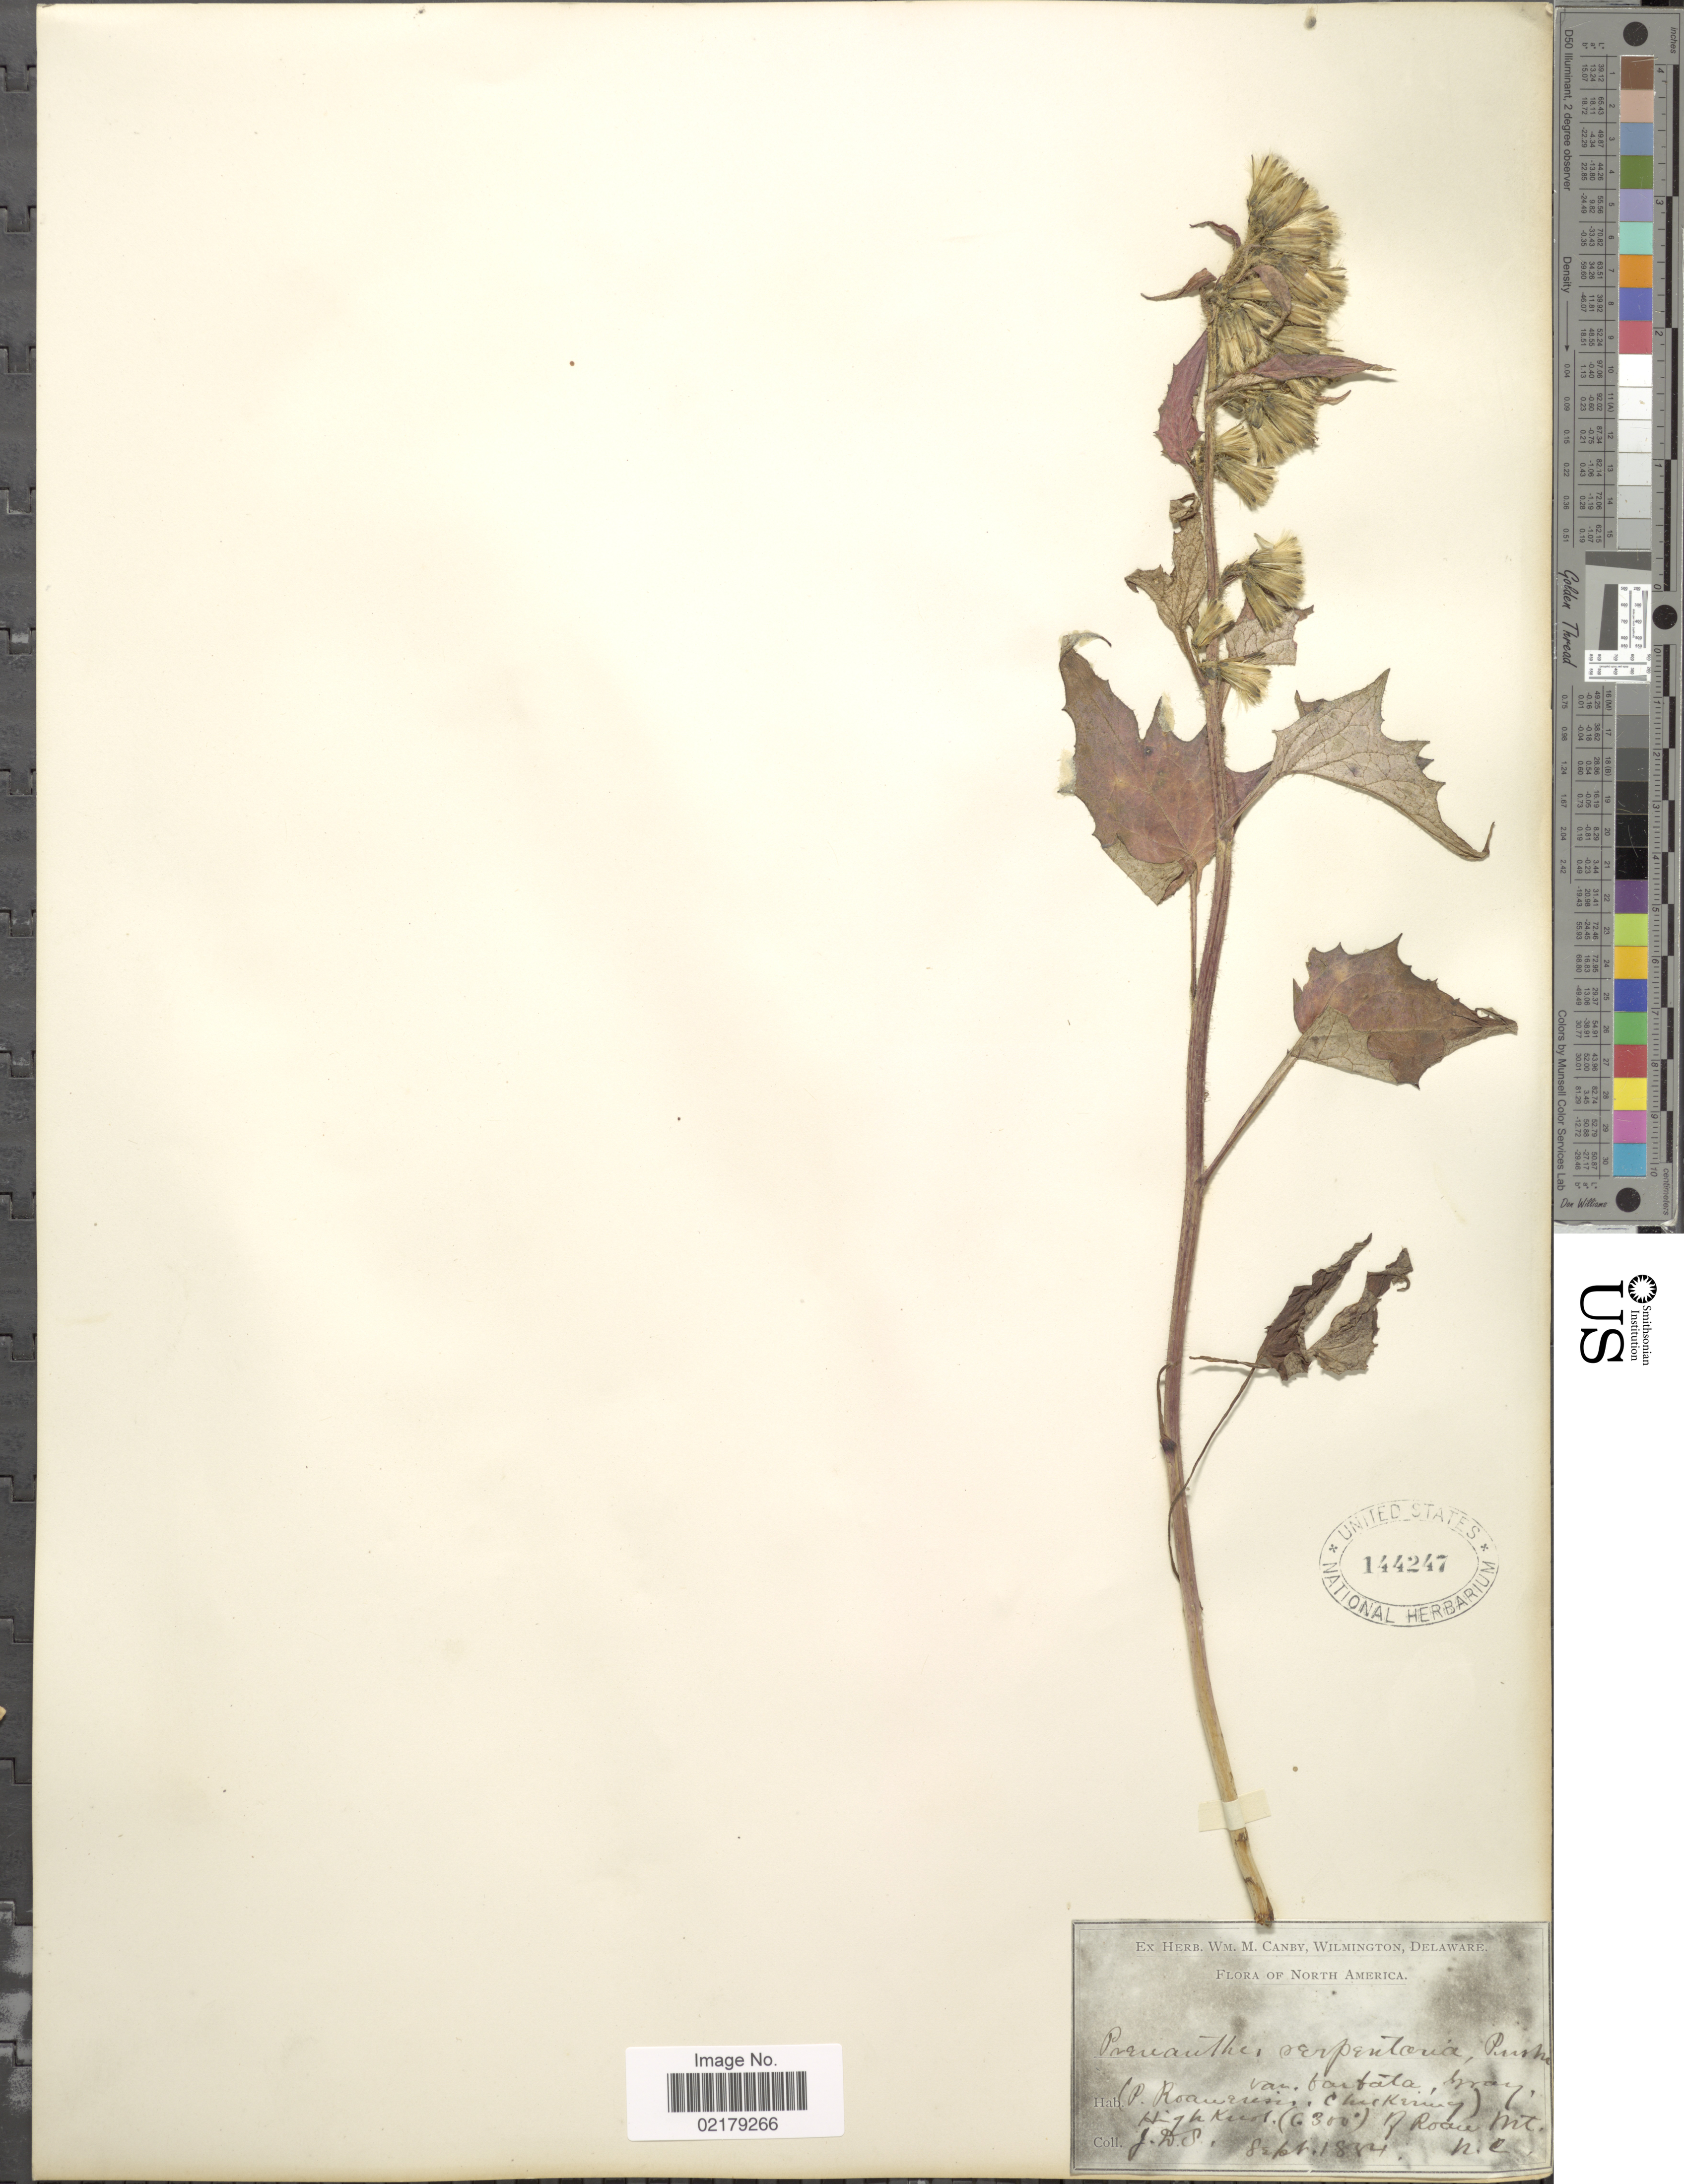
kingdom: Plantae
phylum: Tracheophyta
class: Magnoliopsida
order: Asterales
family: Asteraceae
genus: Nabalus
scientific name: Nabalus serpentarius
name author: (Pursh) Hook.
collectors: J. Donnell Smith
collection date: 1884-09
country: United States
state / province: North Carolina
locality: High Knob of Roan Mt.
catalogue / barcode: US 144247